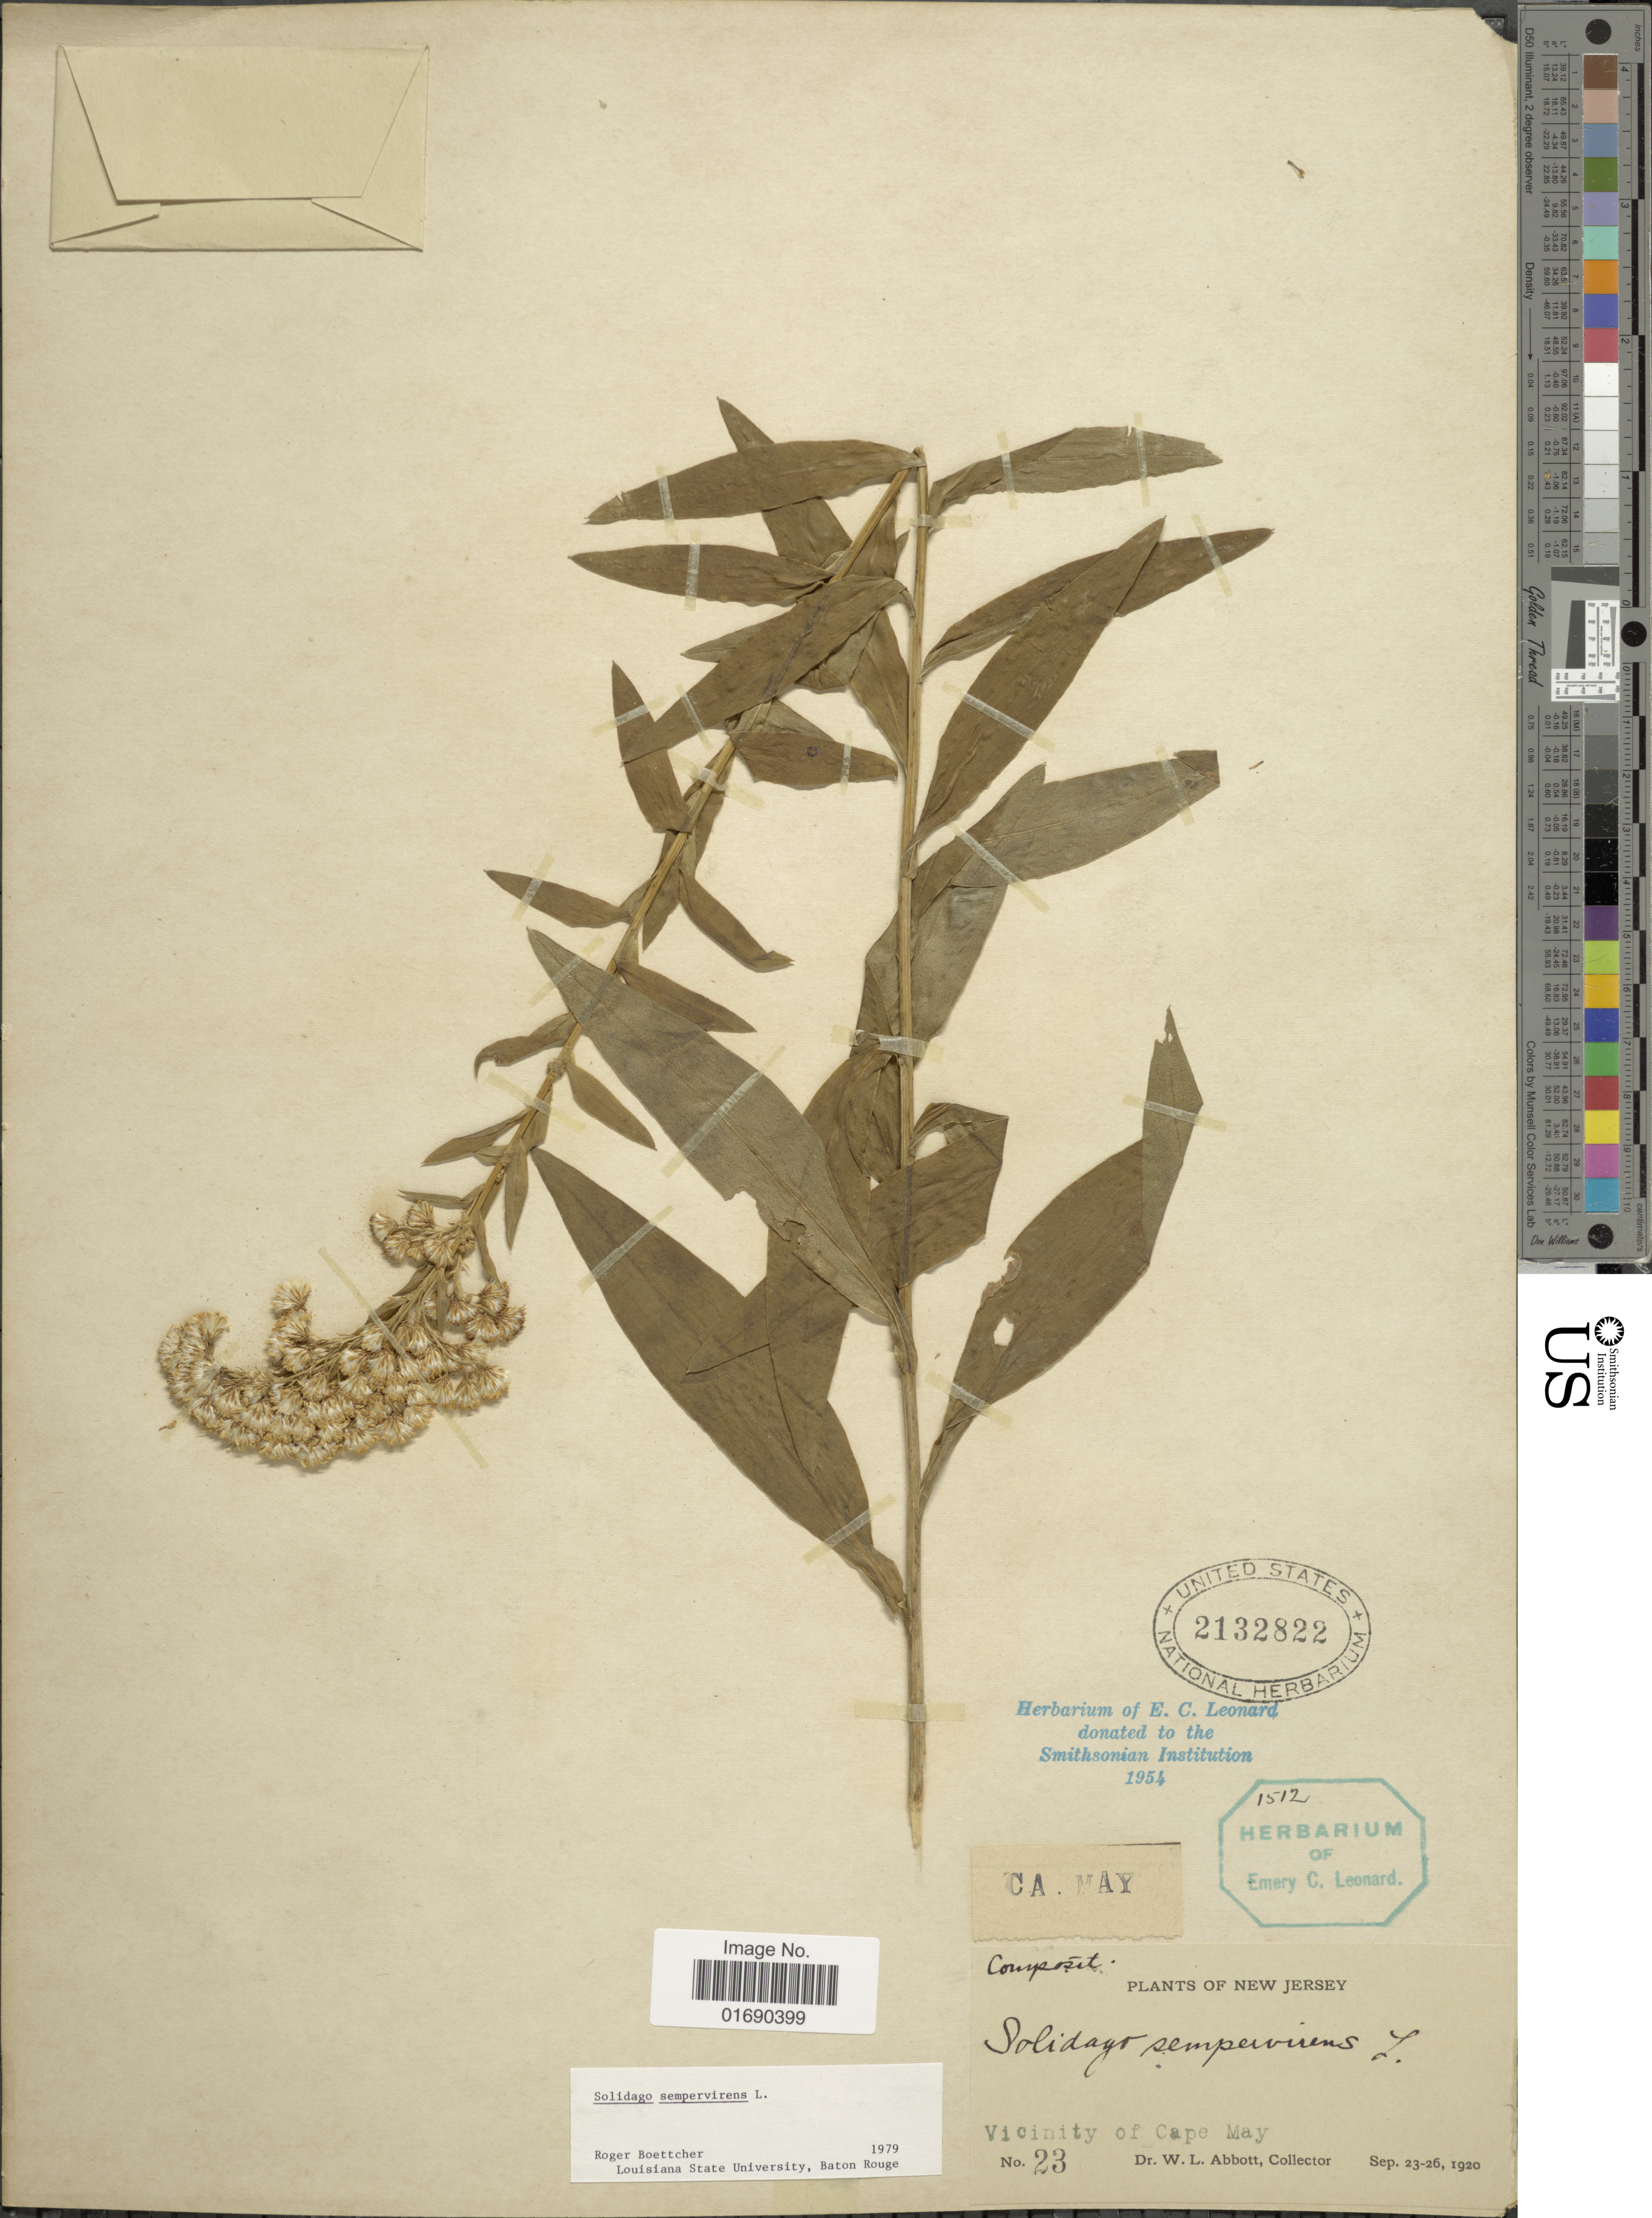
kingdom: Plantae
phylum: Tracheophyta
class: Magnoliopsida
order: Asterales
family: Asteraceae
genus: Solidago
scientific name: Solidago sempervirens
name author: L.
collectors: W. L. Abbott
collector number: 23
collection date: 1920-09-23/1920-09-26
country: United States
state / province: New Jersey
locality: Vicinity of Cape May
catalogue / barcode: US 2132822